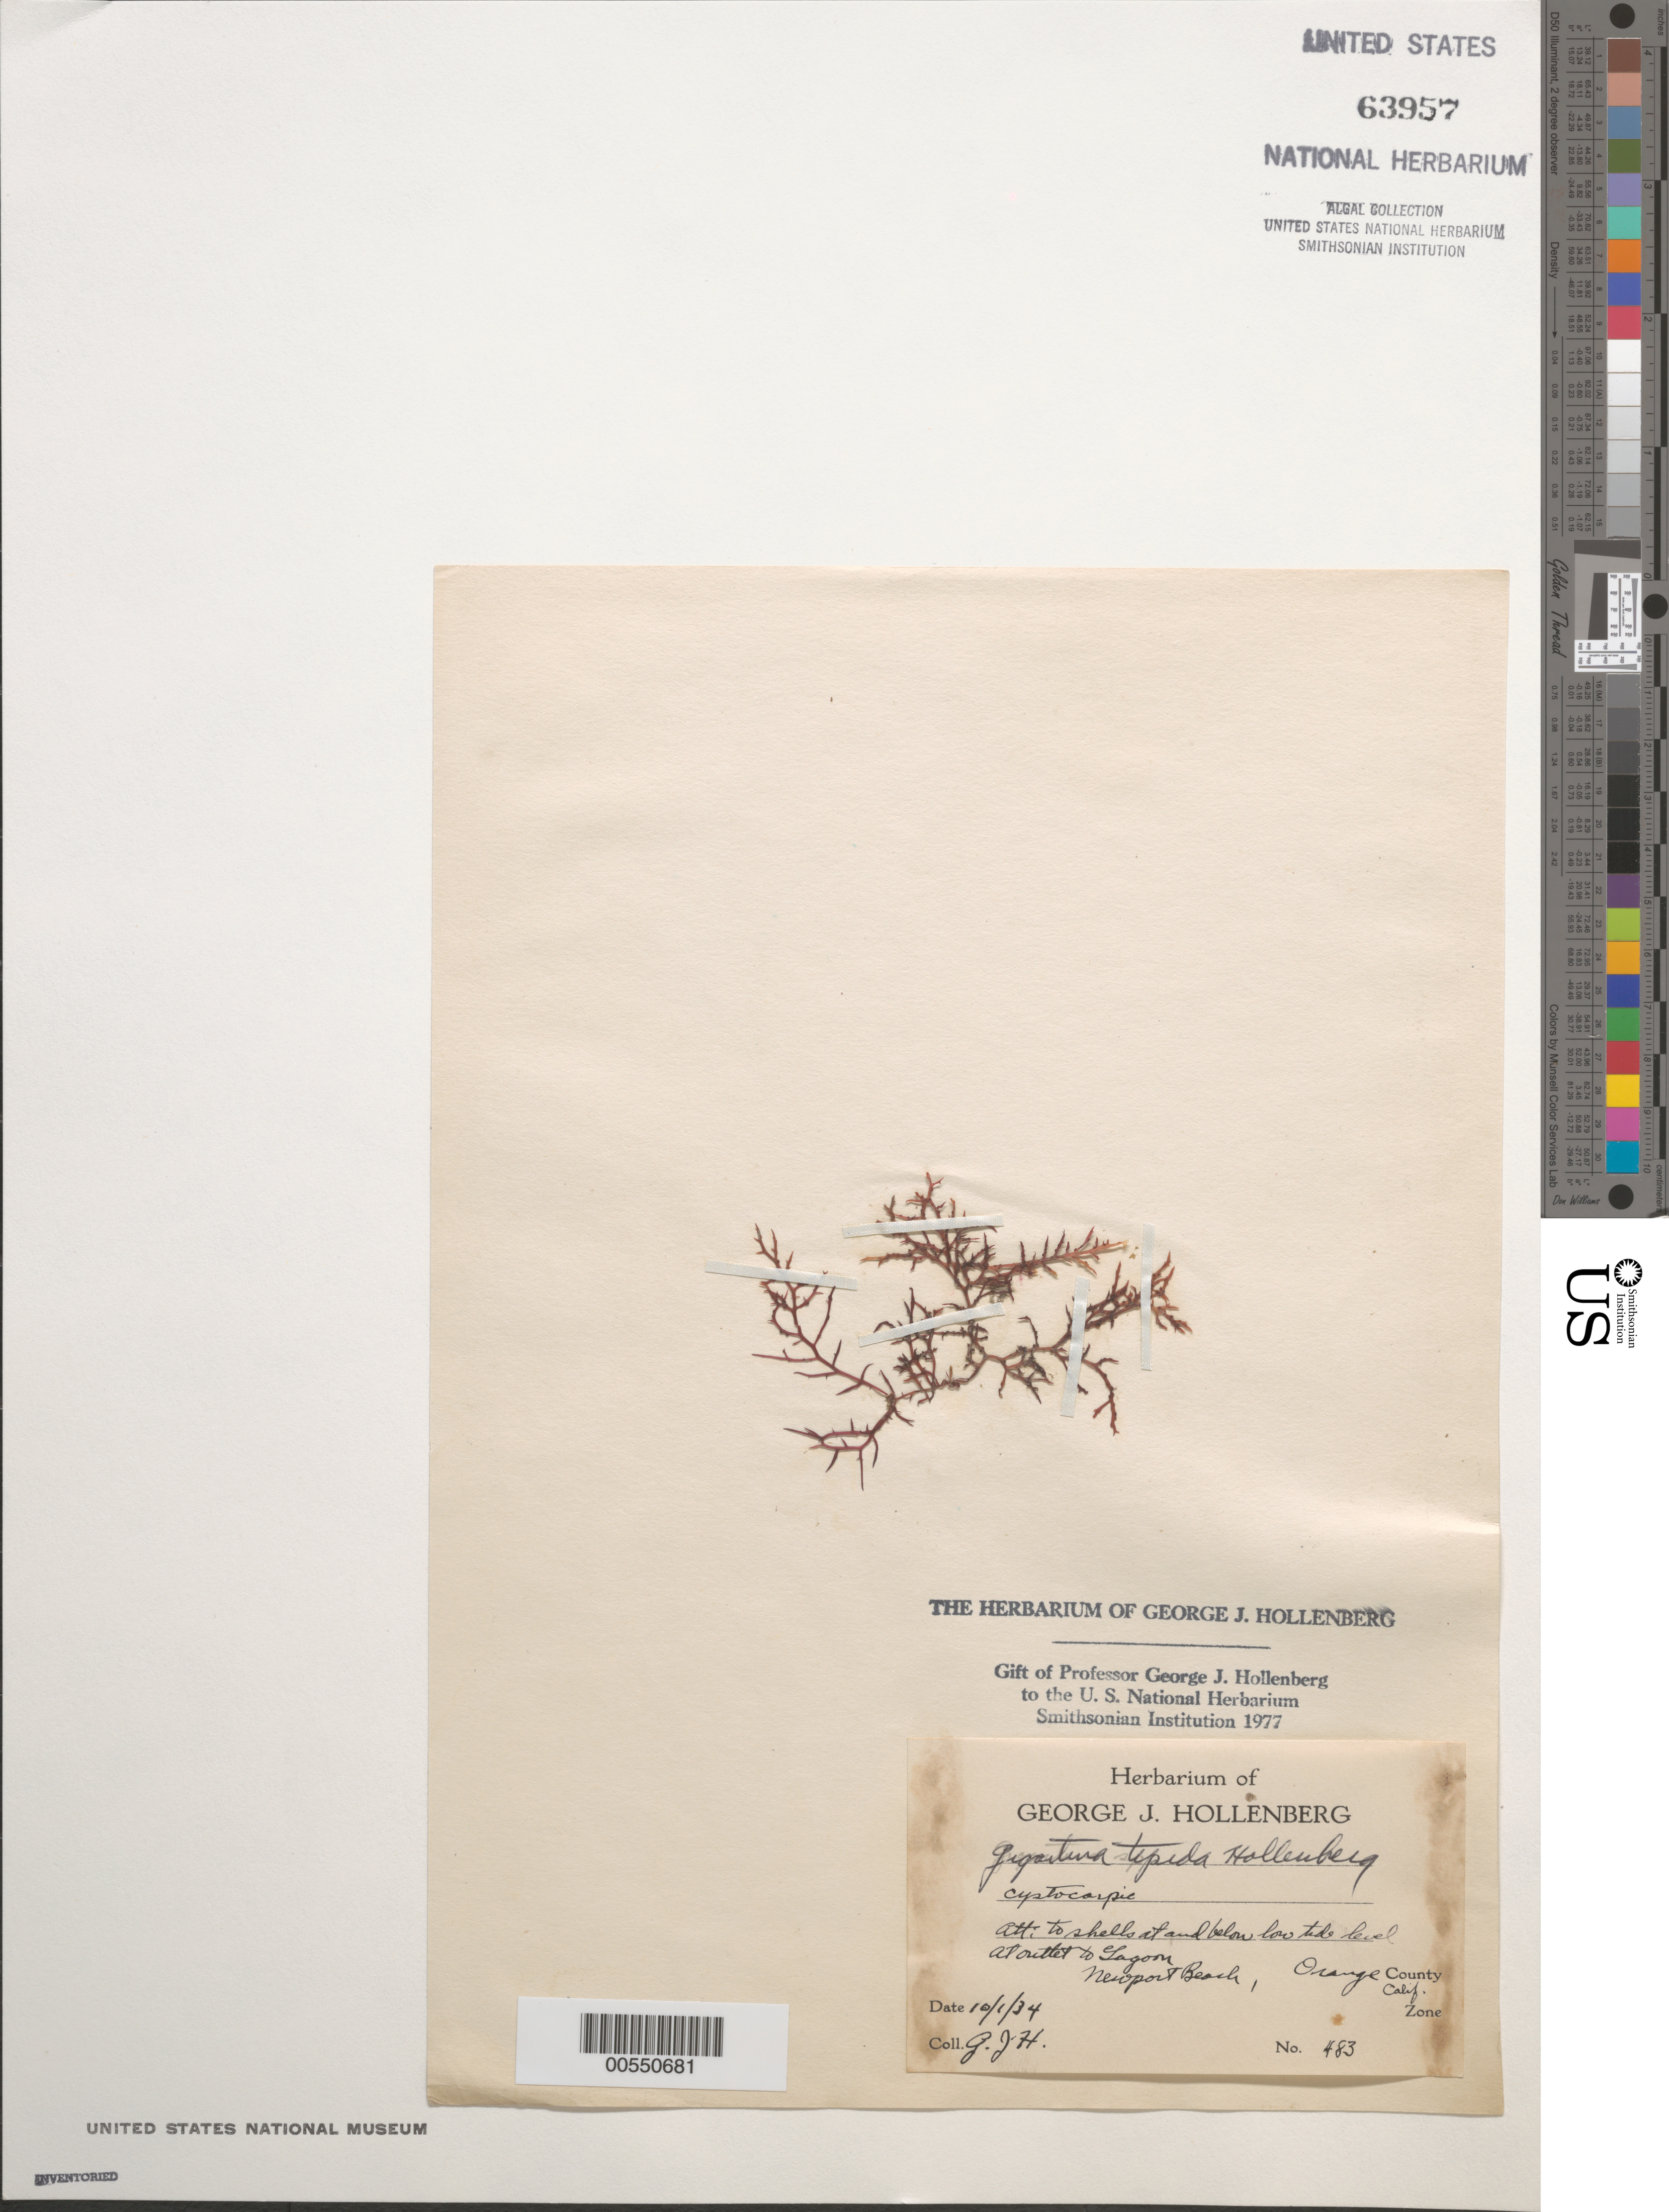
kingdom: Plantae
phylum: Rhodophyta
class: Florideophyceae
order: Gigartinales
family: Gigartinaceae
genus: Chondracanthus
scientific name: Chondracanthus tepidus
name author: (Hollenb.) Guiry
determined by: Algae name updating Project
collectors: G. Hollenberg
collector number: GJH 483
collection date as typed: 01 Oct 1934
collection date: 1934-10-01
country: United States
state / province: California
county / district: Orange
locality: Newport Beach, lagoon outlet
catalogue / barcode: US 63957